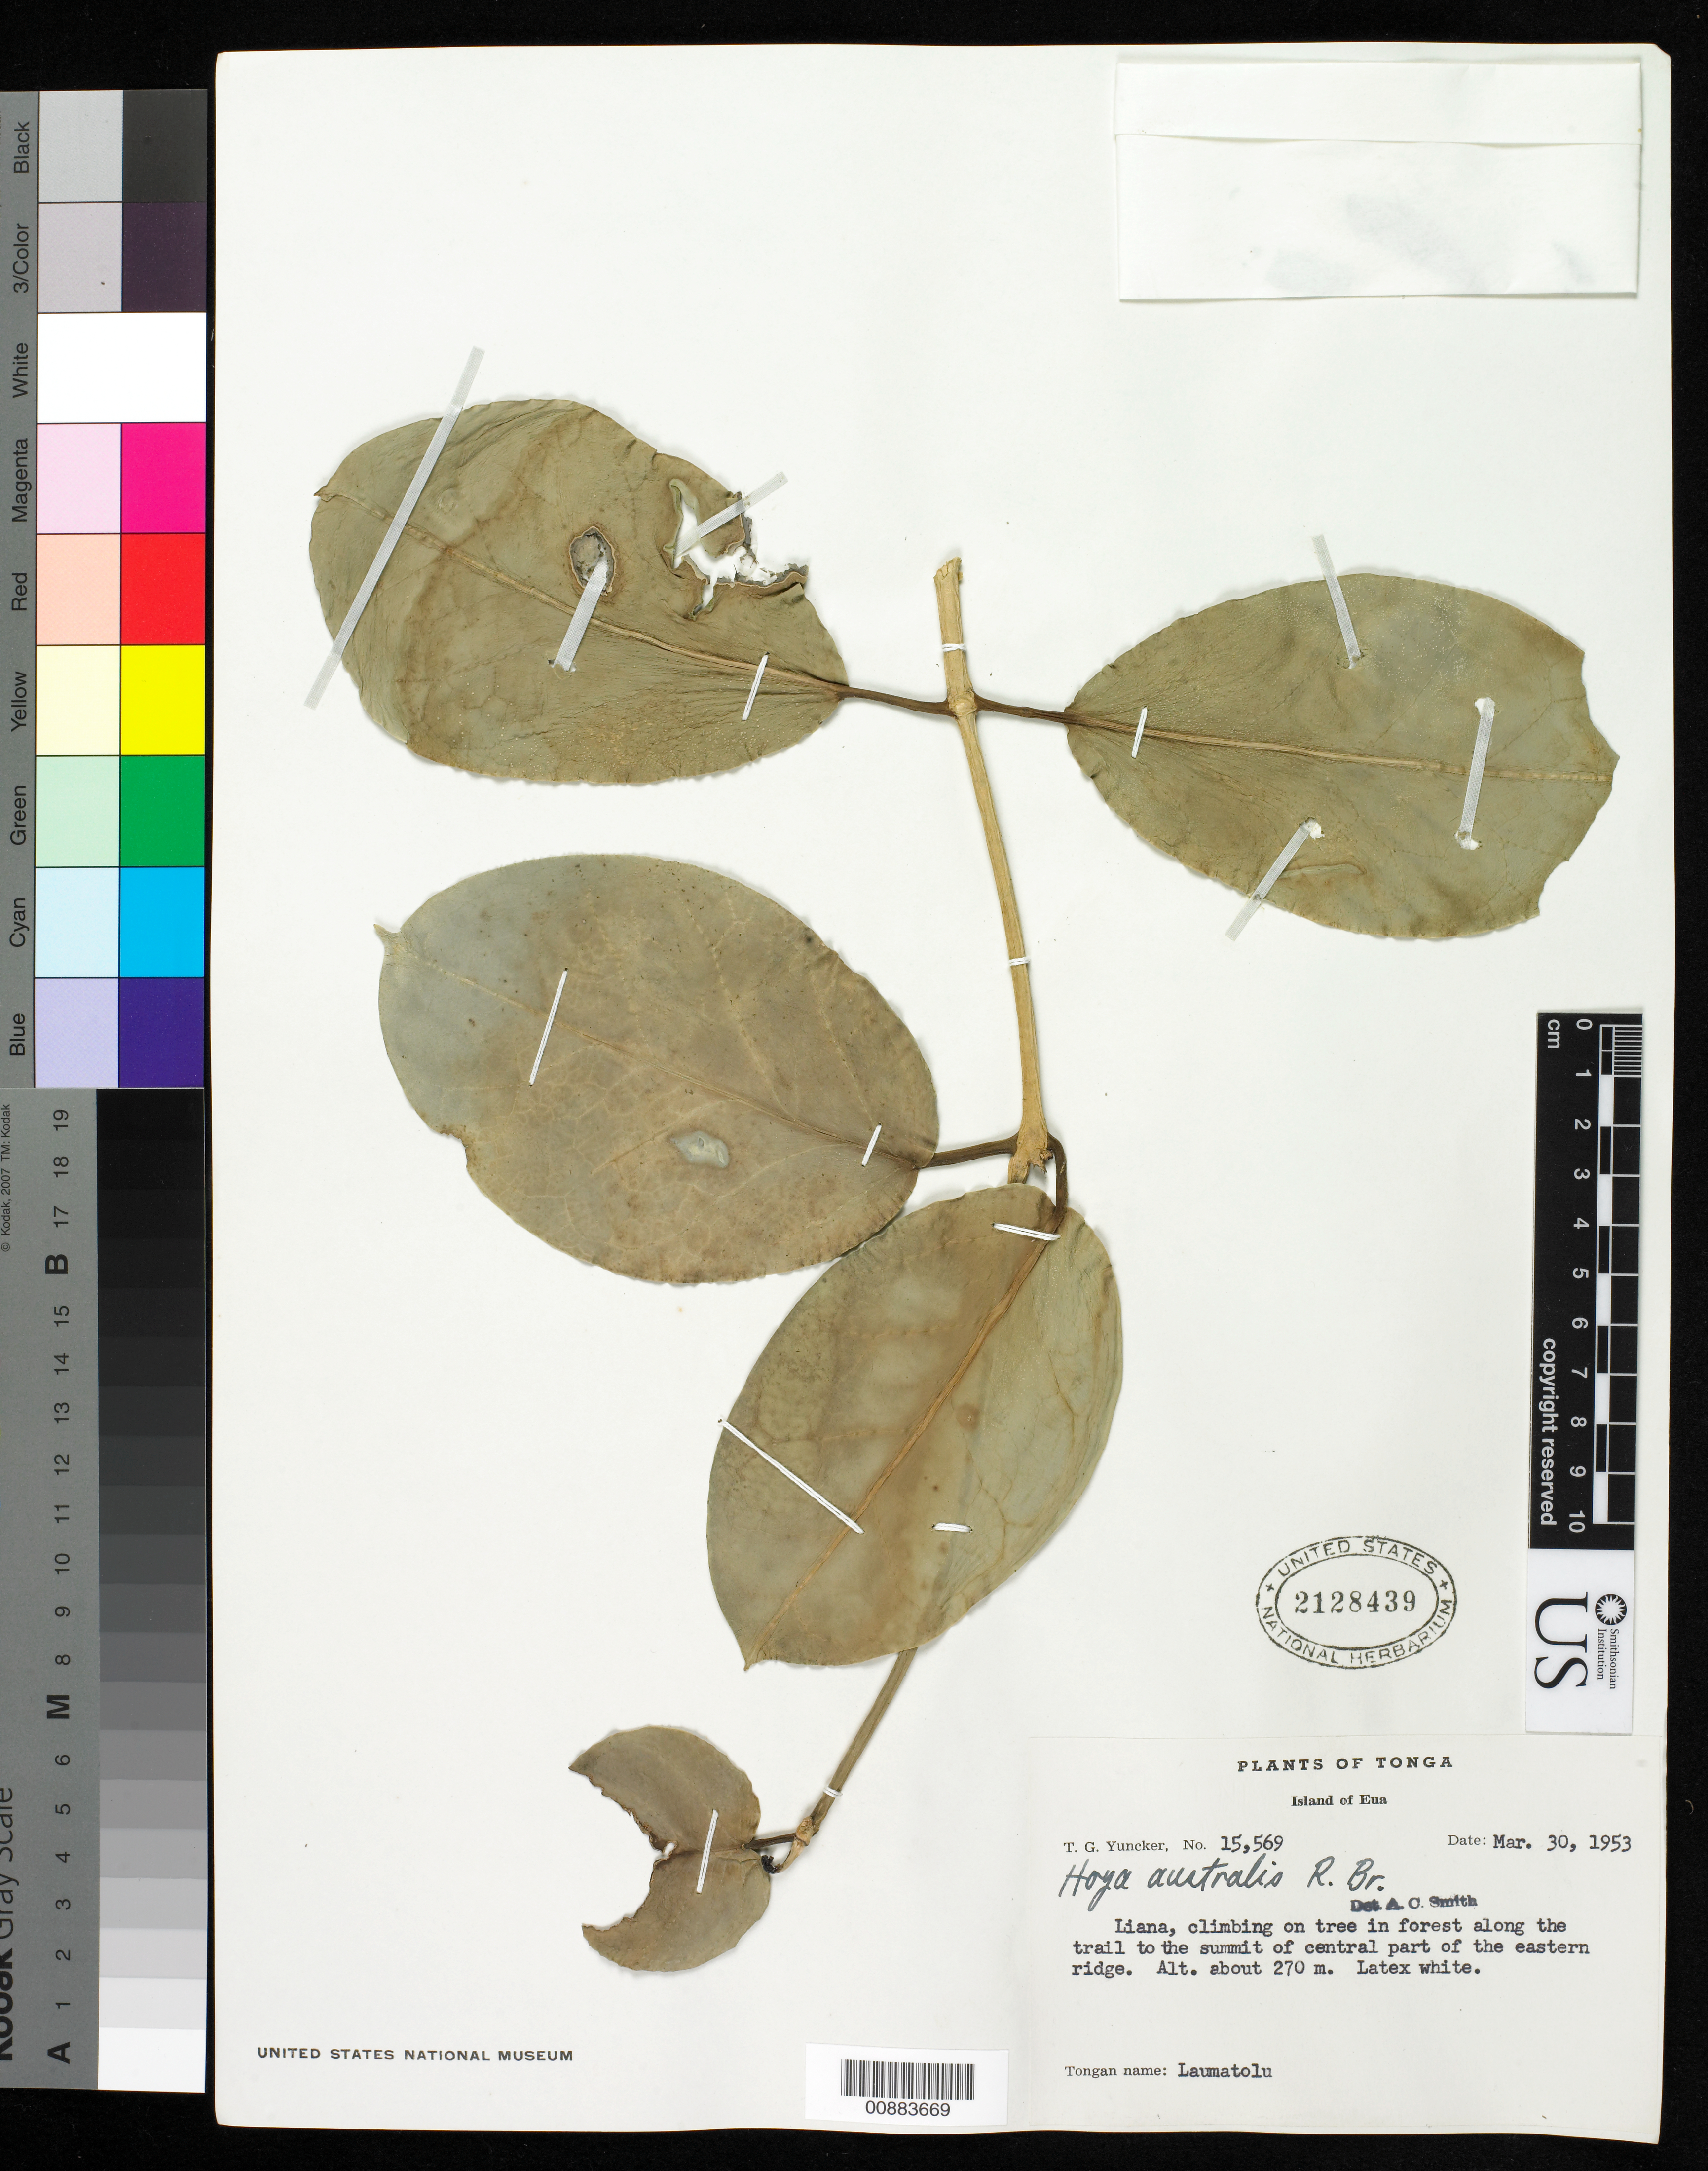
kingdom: Plantae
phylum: Tracheophyta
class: Magnoliopsida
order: Gentianales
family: Apocynaceae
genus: Hoya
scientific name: Hoya australis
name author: R. Br. ex J. Traill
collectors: T. G. Yuncker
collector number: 15569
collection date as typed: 30 Mar 1953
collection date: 1953-03-30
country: Tonga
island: Eua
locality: Climbing on tree in forest along the trail to the summit of central part of the eastern ridge.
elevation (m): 270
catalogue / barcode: US 2128439